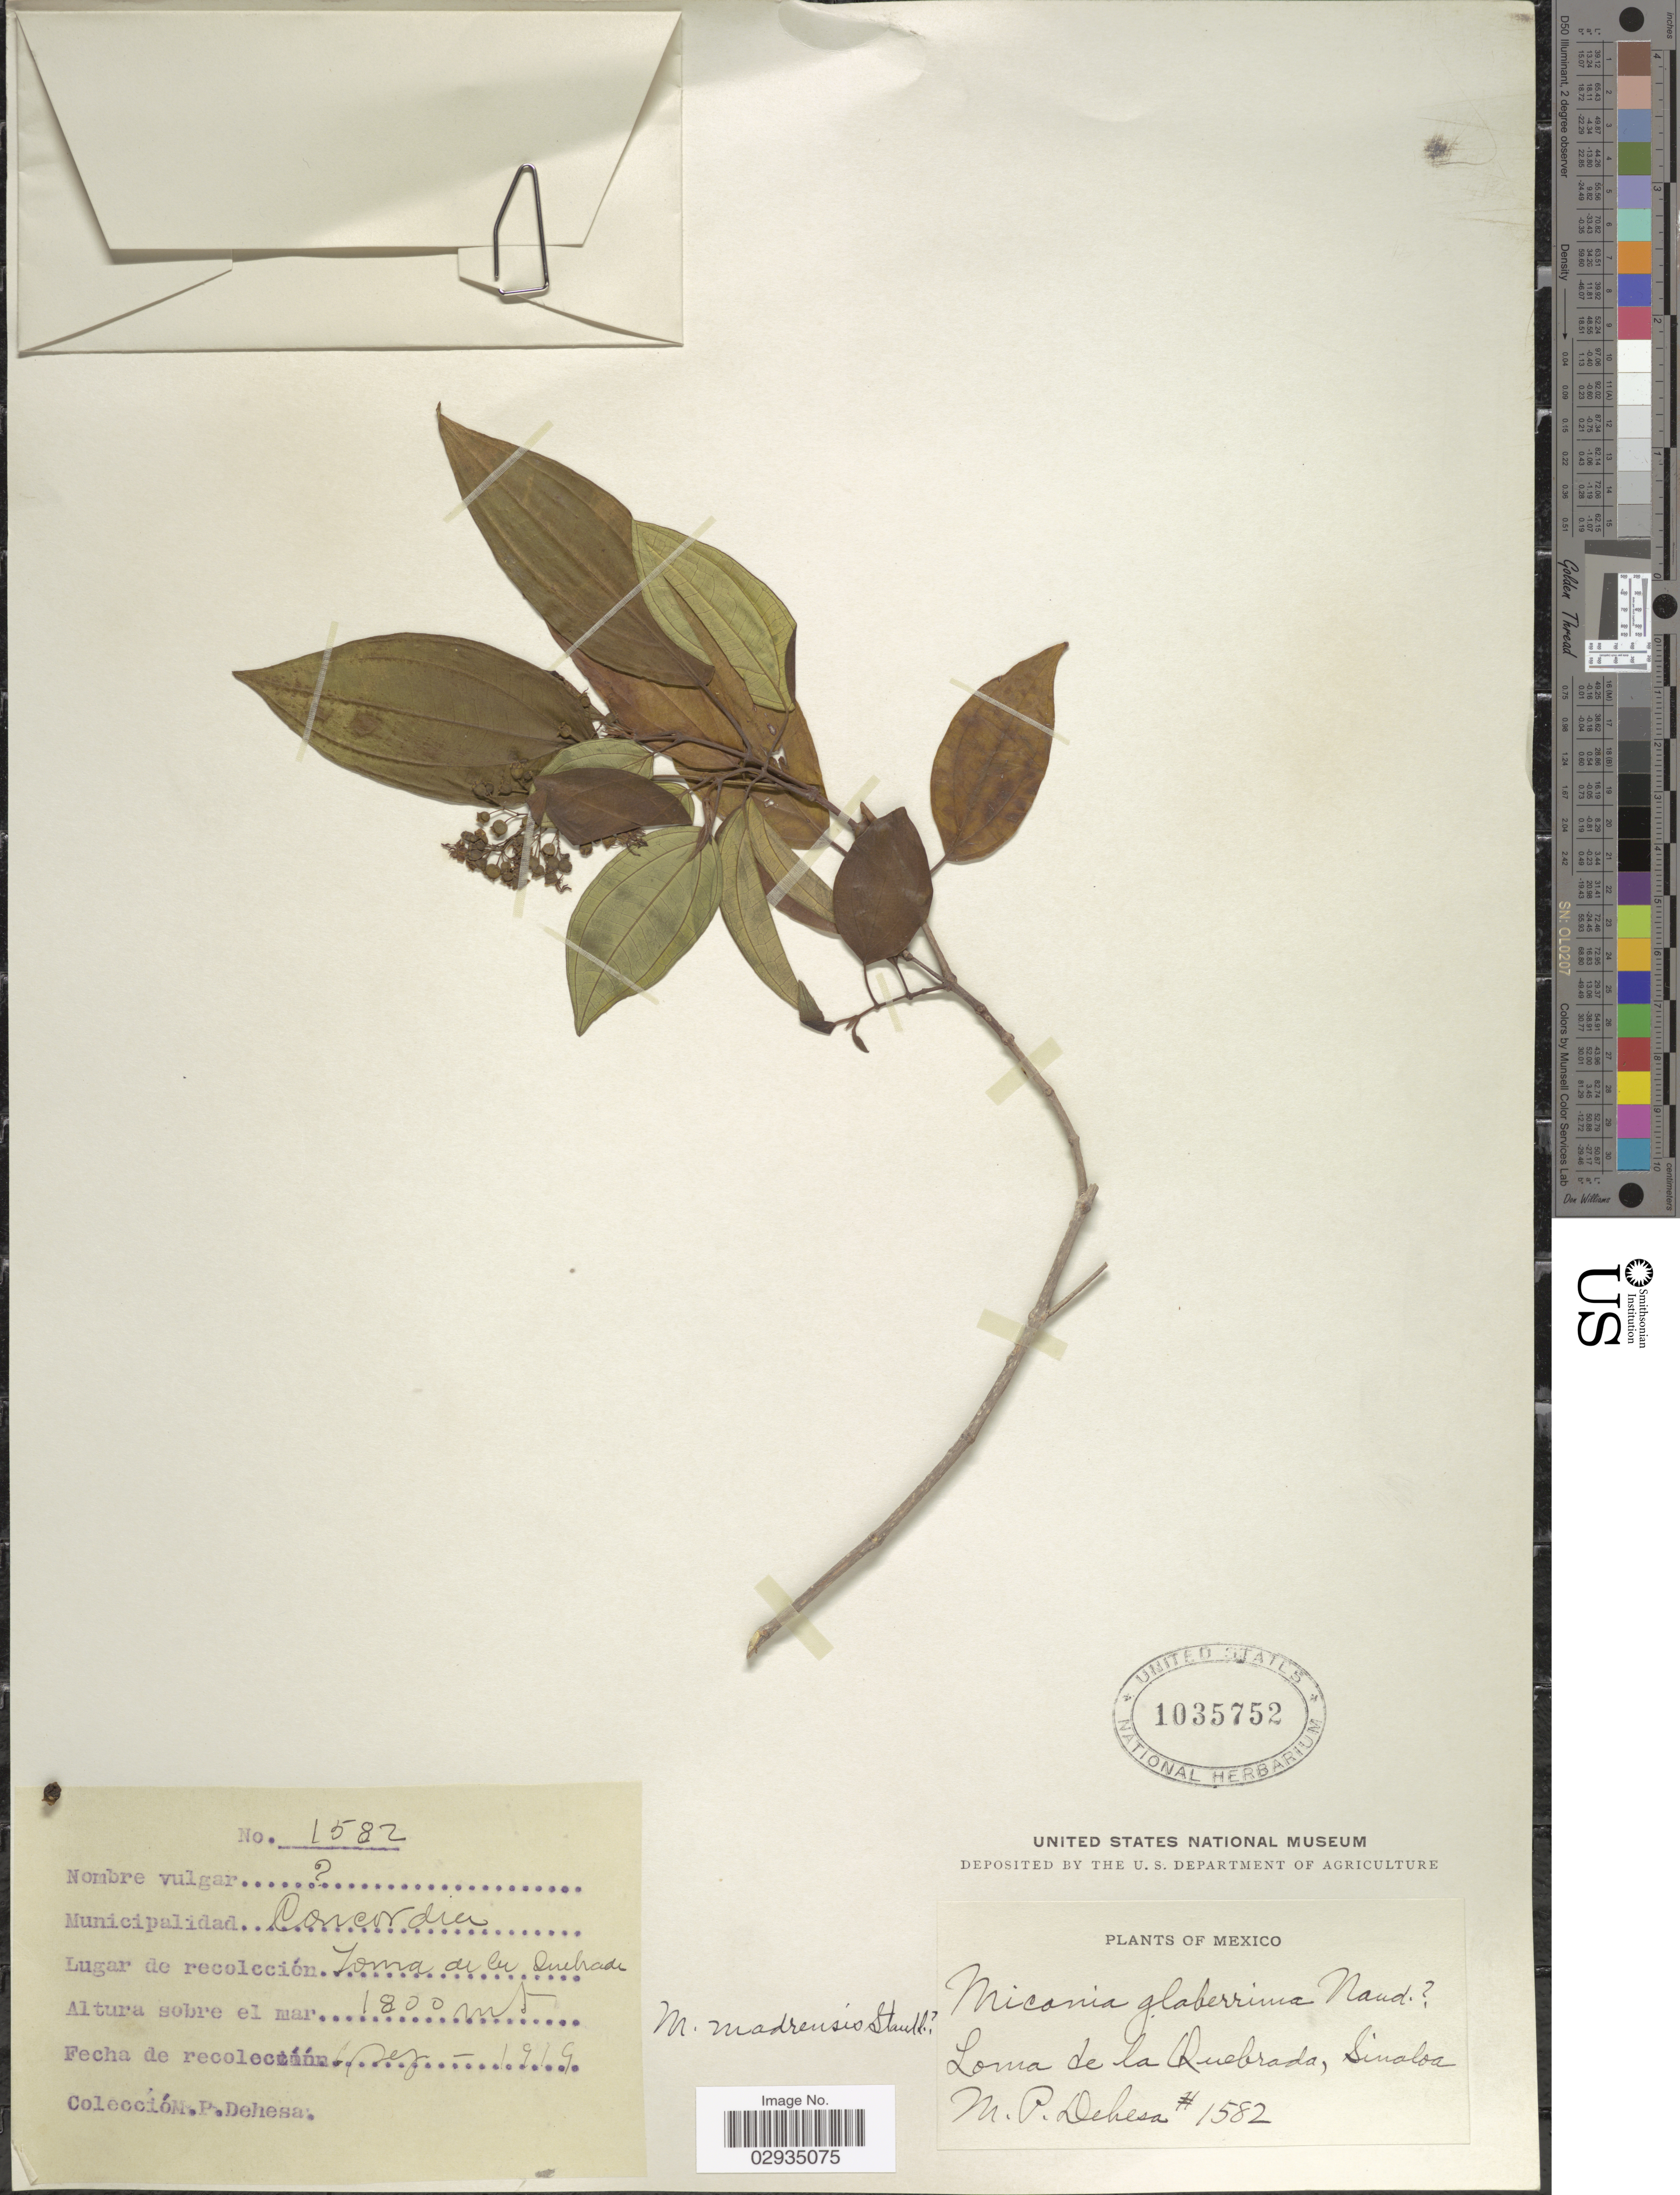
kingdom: Plantae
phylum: Tracheophyta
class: Magnoliopsida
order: Myrtales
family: Melastomataceae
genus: Miconia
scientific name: Miconia madrensis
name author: Standl.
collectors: M. Dehesa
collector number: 1582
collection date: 1919-09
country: Mexico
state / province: Sinaloa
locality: Loma de la Quebrada.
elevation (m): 1800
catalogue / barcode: US 1035752